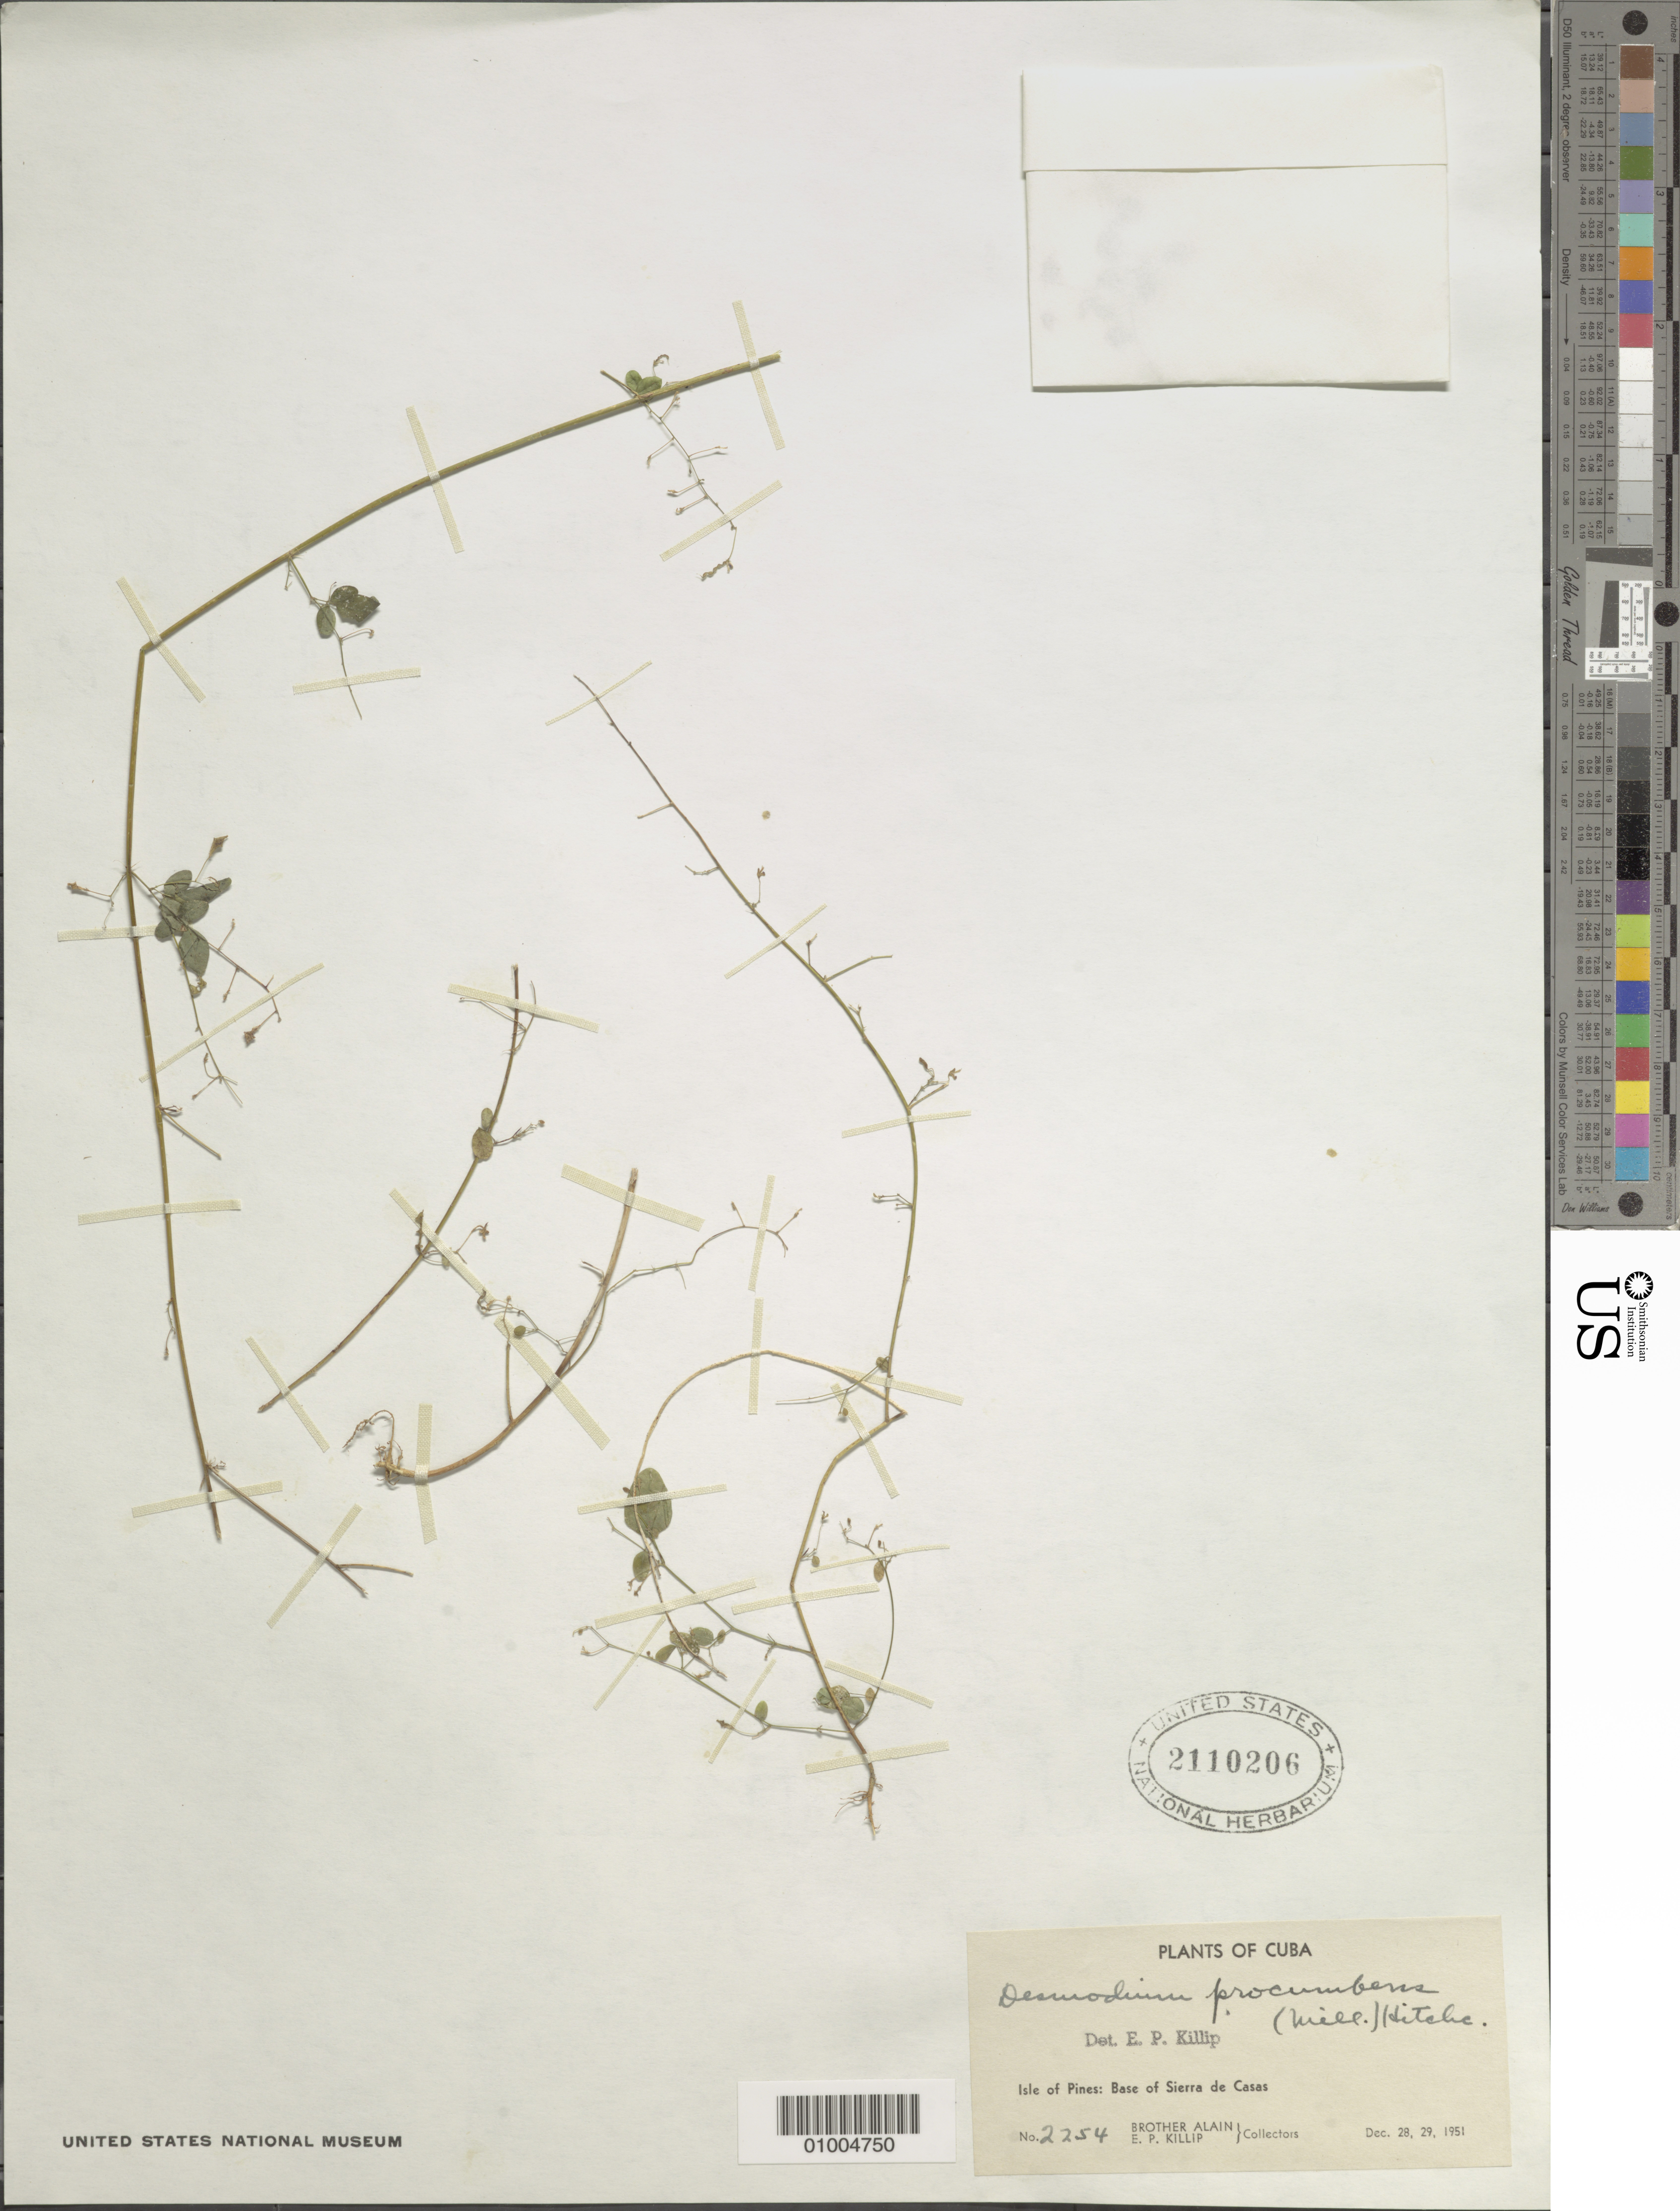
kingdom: Plantae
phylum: Tracheophyta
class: Magnoliopsida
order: Fabales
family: Fabaceae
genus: Desmodium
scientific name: Desmodium procumbens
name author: (Mill.) Hitchc.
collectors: A. H. Liogier & E. P. Killip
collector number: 2254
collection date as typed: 28 Dec 1951 to 29 Dec 1951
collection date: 1951-12-28/1951-12-29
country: Cuba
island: Isla de la Juventud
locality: Isle of Pines, base of Sierra de Casas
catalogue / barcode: US 2110206